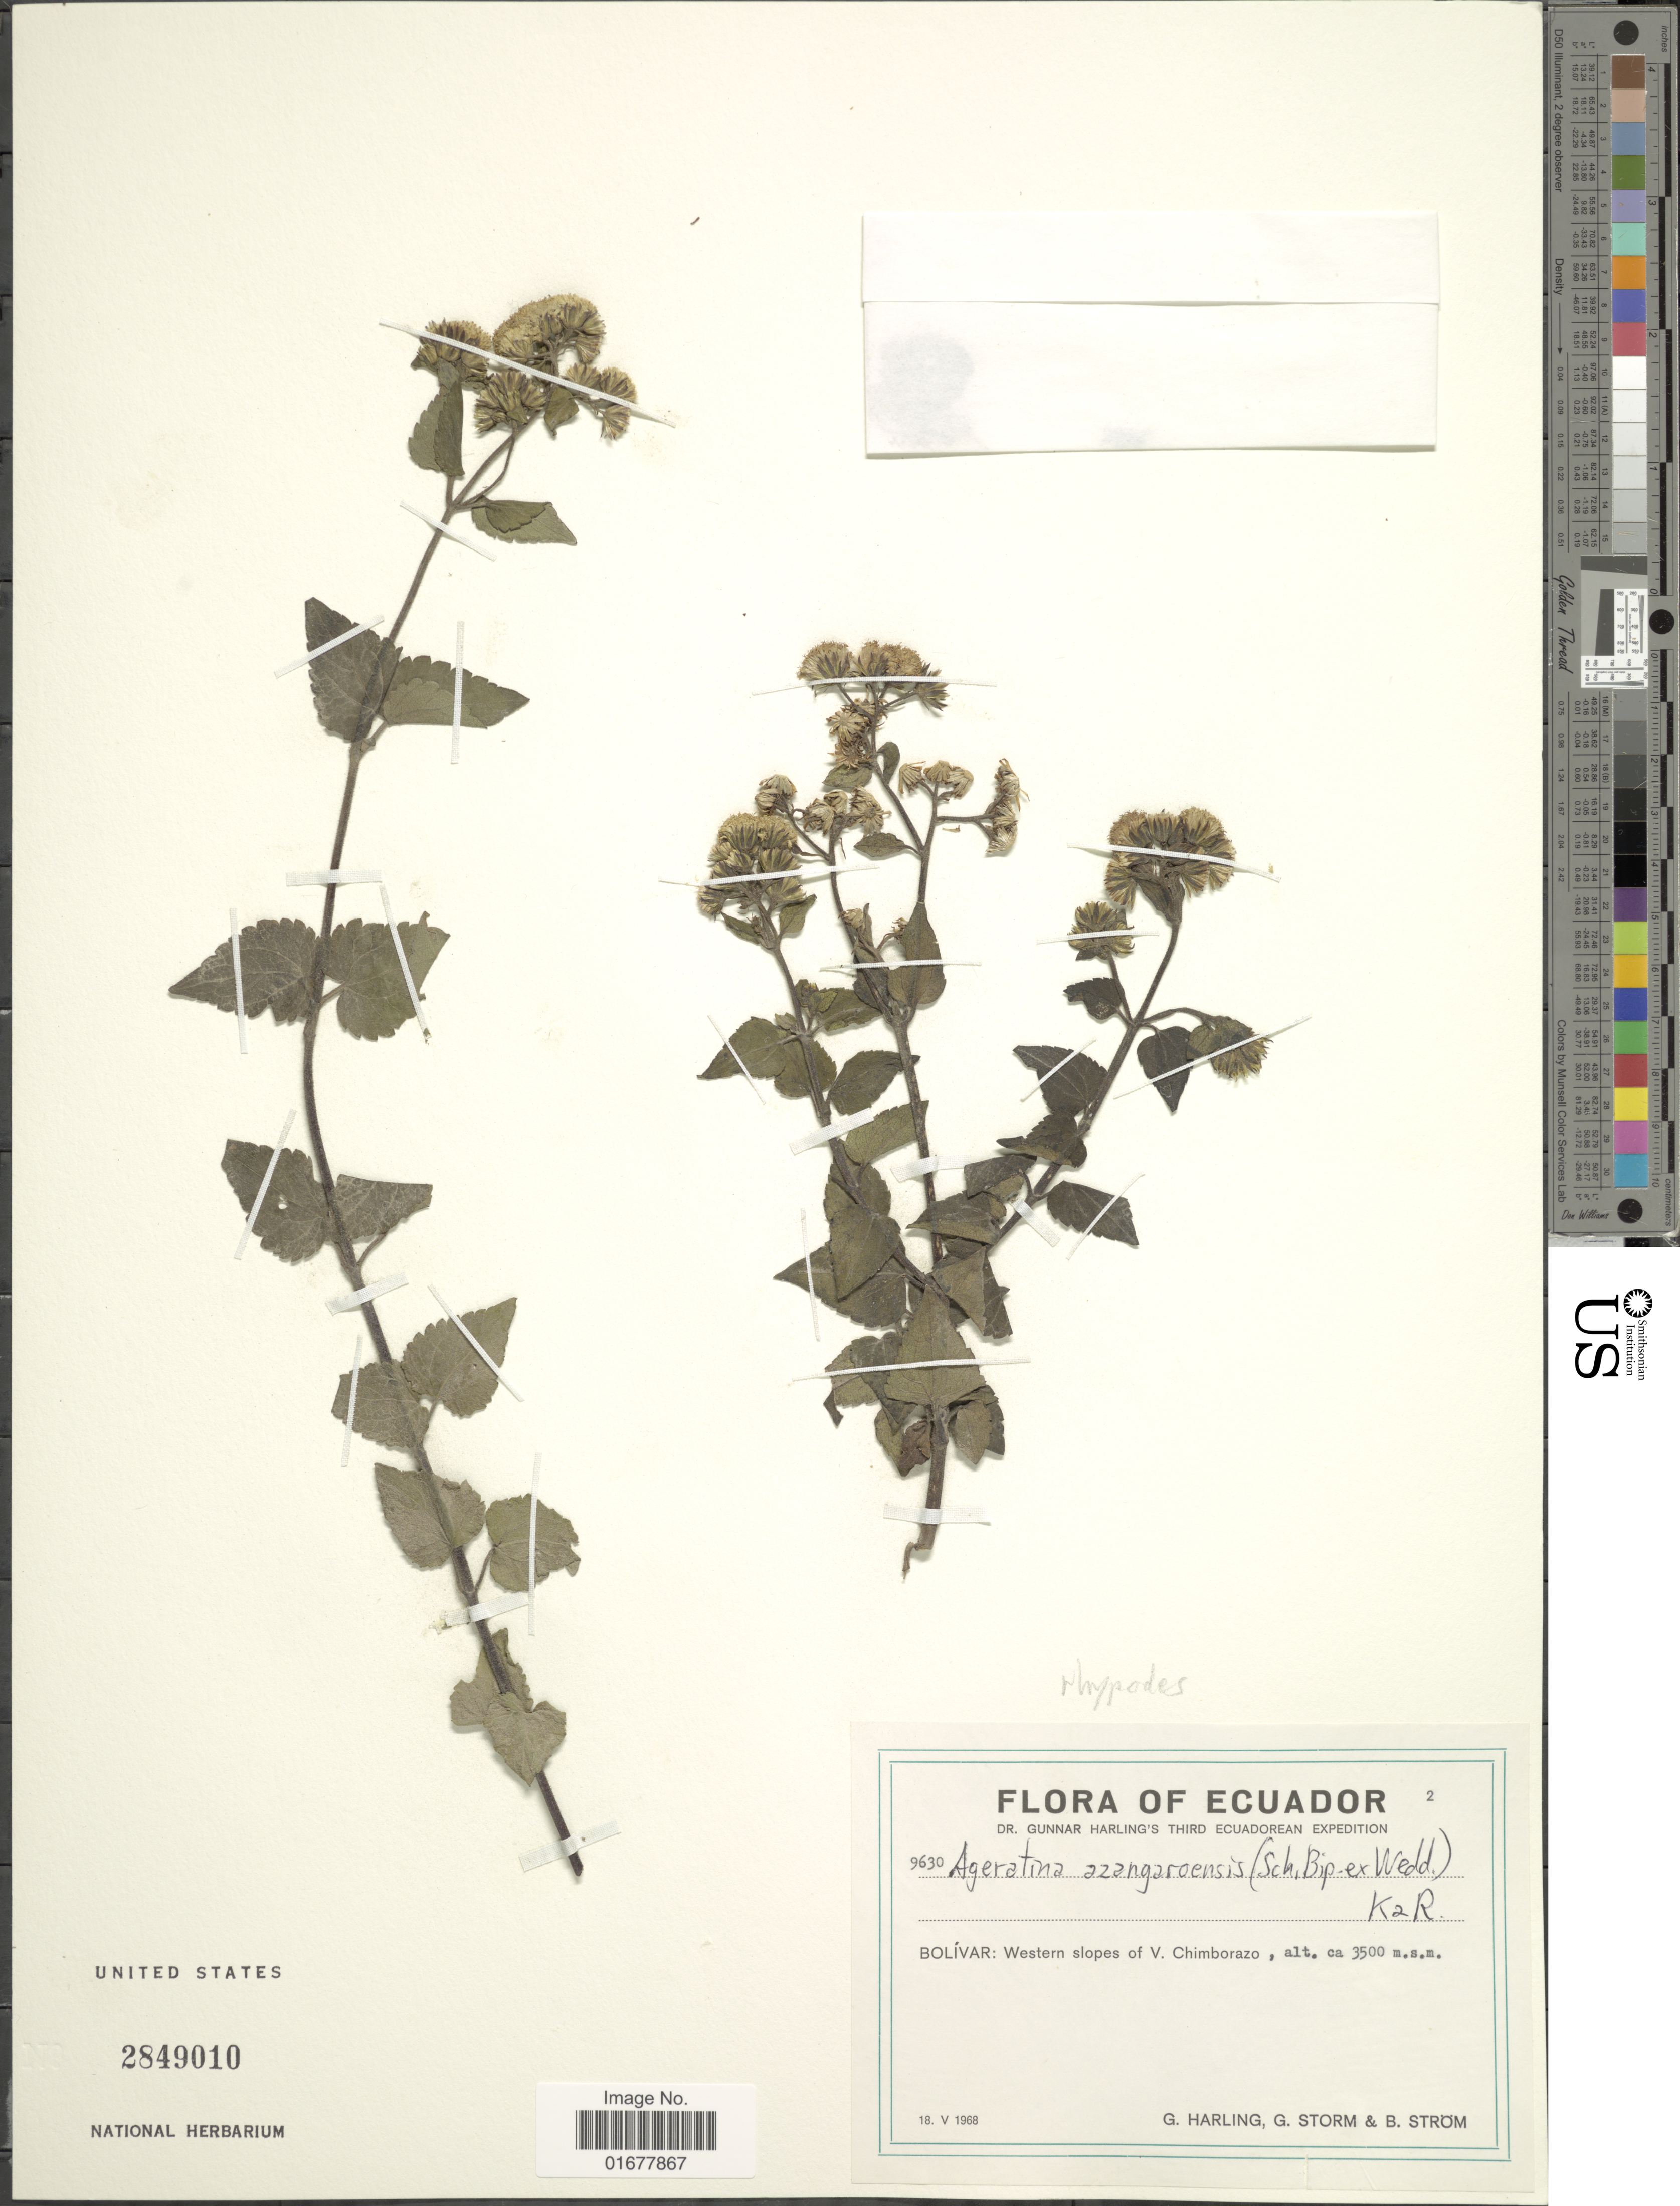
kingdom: Plantae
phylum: Tracheophyta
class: Magnoliopsida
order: Asterales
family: Asteraceae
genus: Ageratina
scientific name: Ageratina cuencana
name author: (B.L. Rob.) R.M. King & H. Rob.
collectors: G. Harling, G. Storm & B. Strom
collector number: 9630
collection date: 1968-05-18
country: Ecuador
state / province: Bolívar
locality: Bolivar: Western slope of V. Chimborazo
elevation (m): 3500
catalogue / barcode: US 2849010